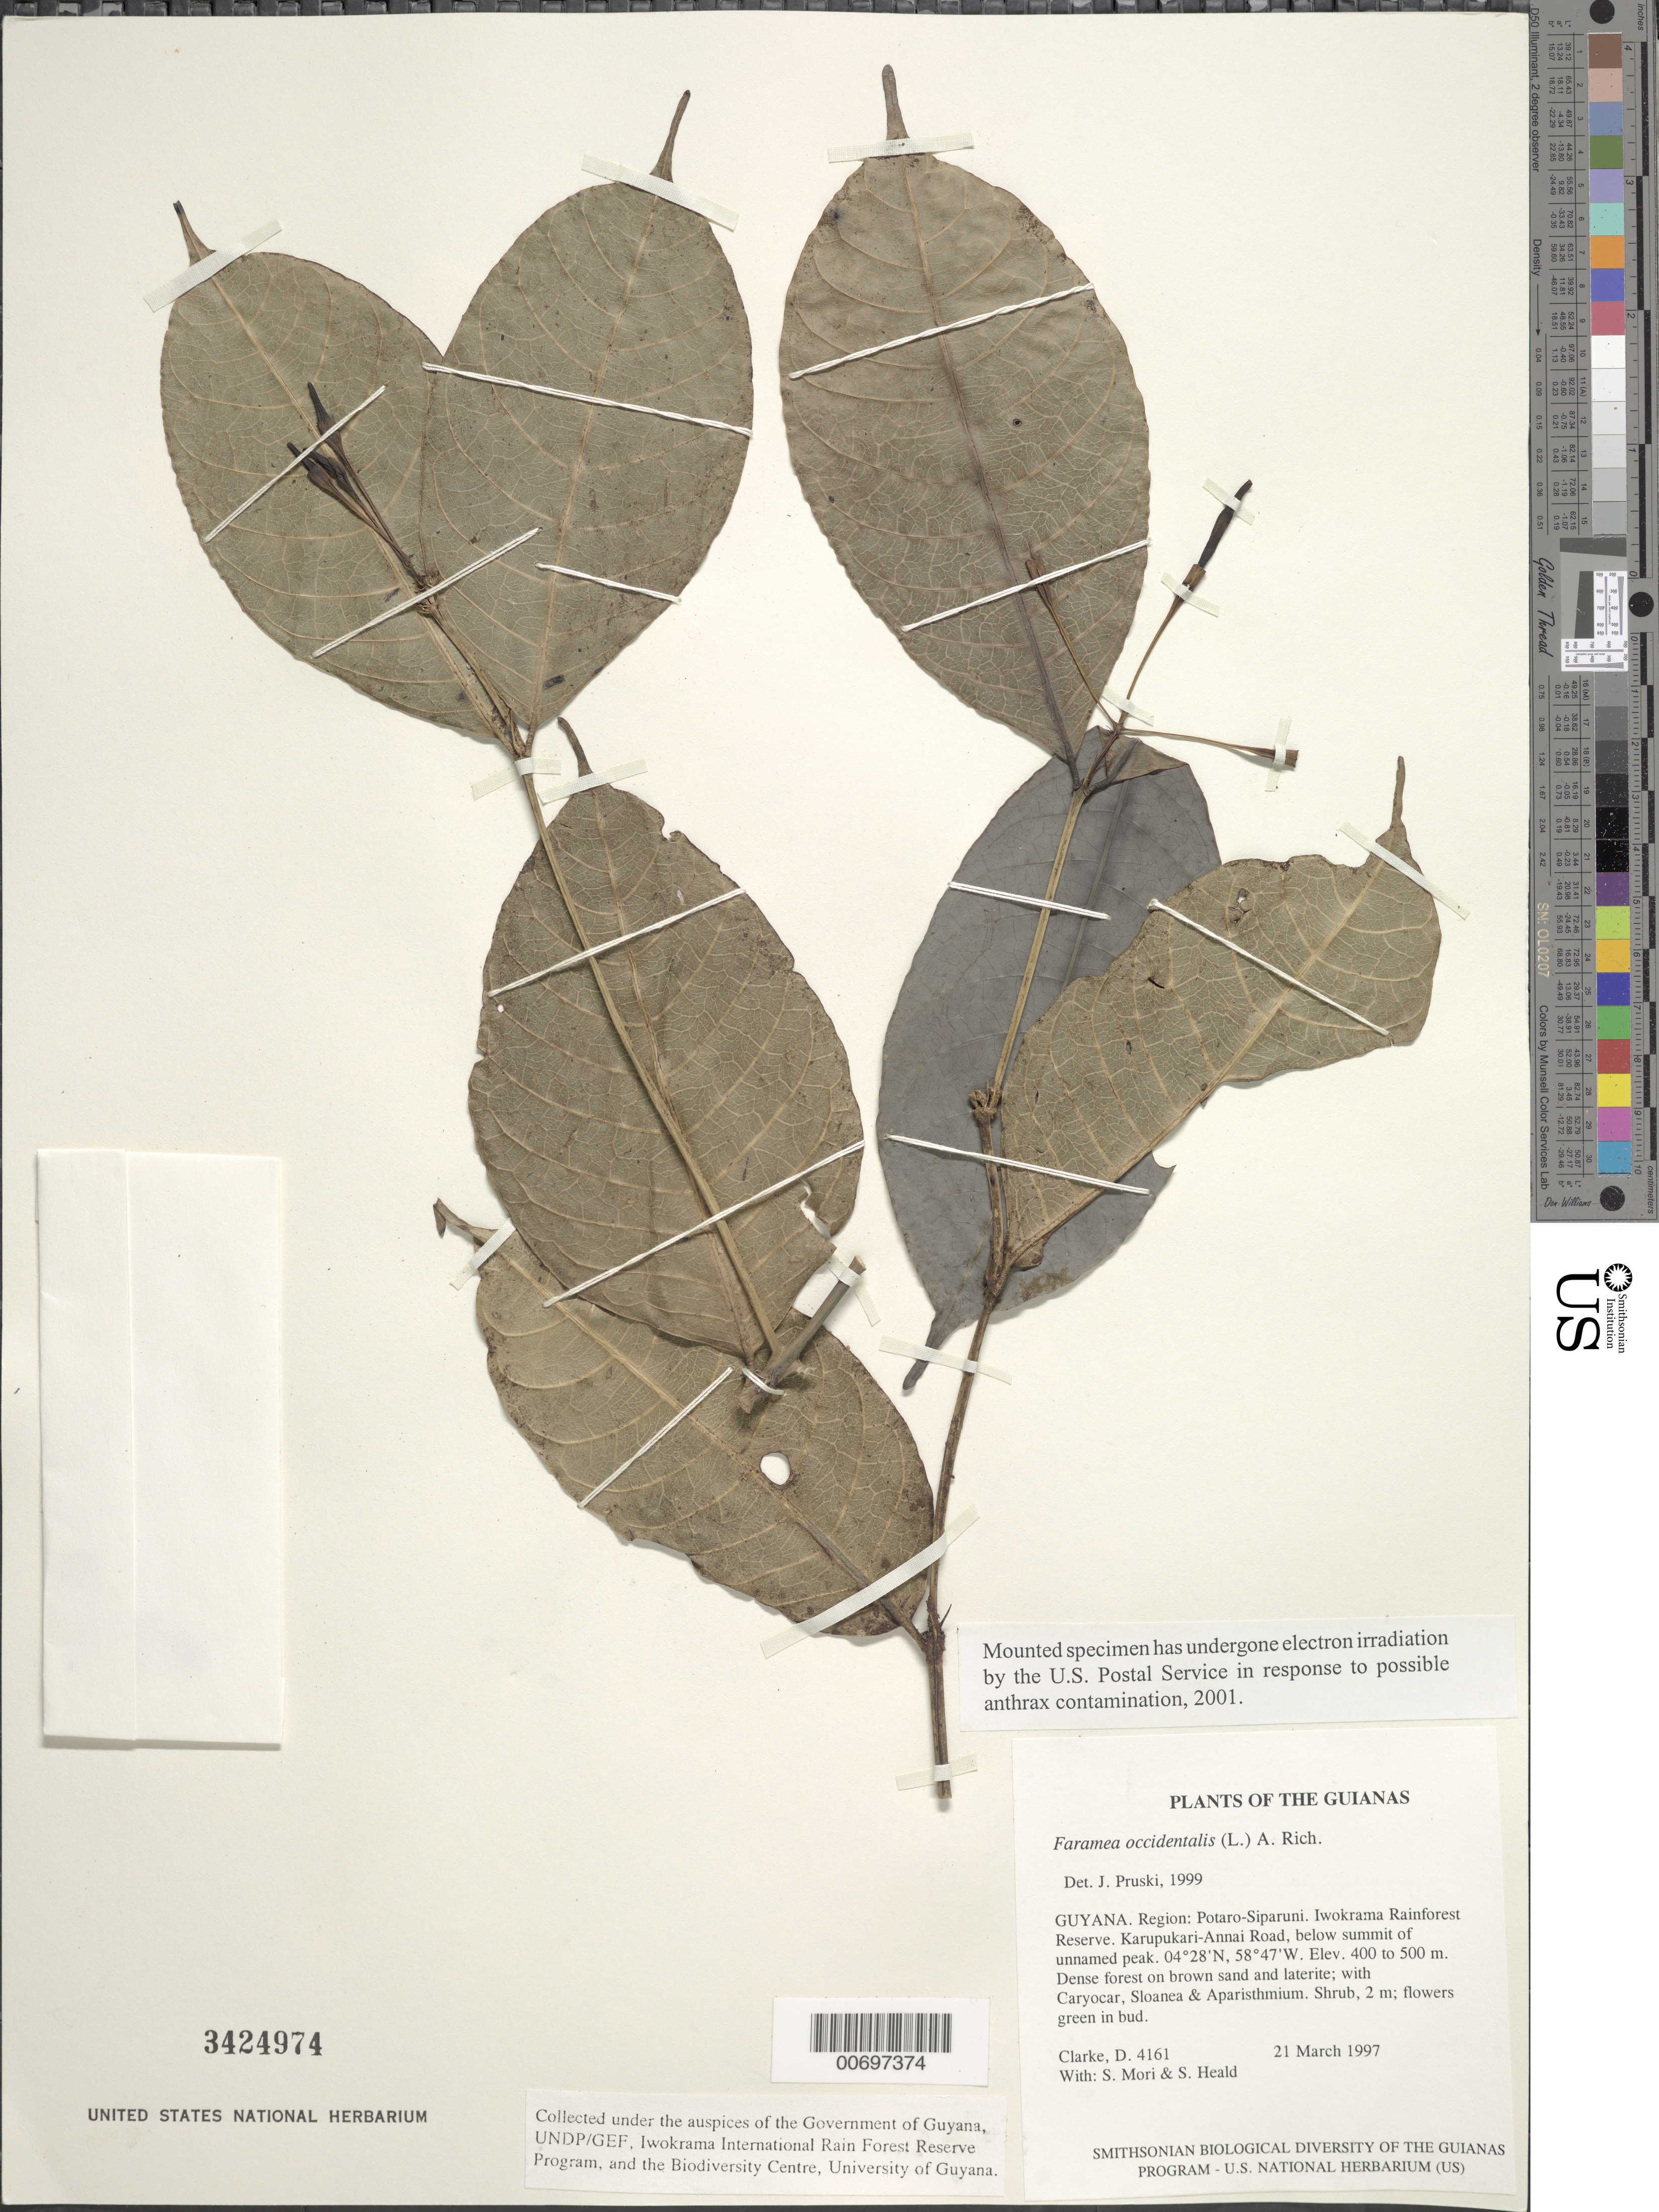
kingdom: Plantae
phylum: Tracheophyta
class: Magnoliopsida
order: Gentianales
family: Rubiaceae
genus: Faramea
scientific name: Faramea occidentalis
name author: (L.) A. Rich.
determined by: Pruski, J. F.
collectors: H. D. Clarke, S. Mori & S. Heald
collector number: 4161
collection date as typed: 21 March 1997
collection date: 1997-03-21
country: Guyana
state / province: Potaro-Siparuni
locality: Iwokrama Rainforest Reserve. Karupukari-Annai Road, below summit of unnamed peak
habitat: Dense forest on brown sand and laterite; with Caryocar, Sloanea & Aparisthmium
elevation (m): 400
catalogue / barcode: US 3424974